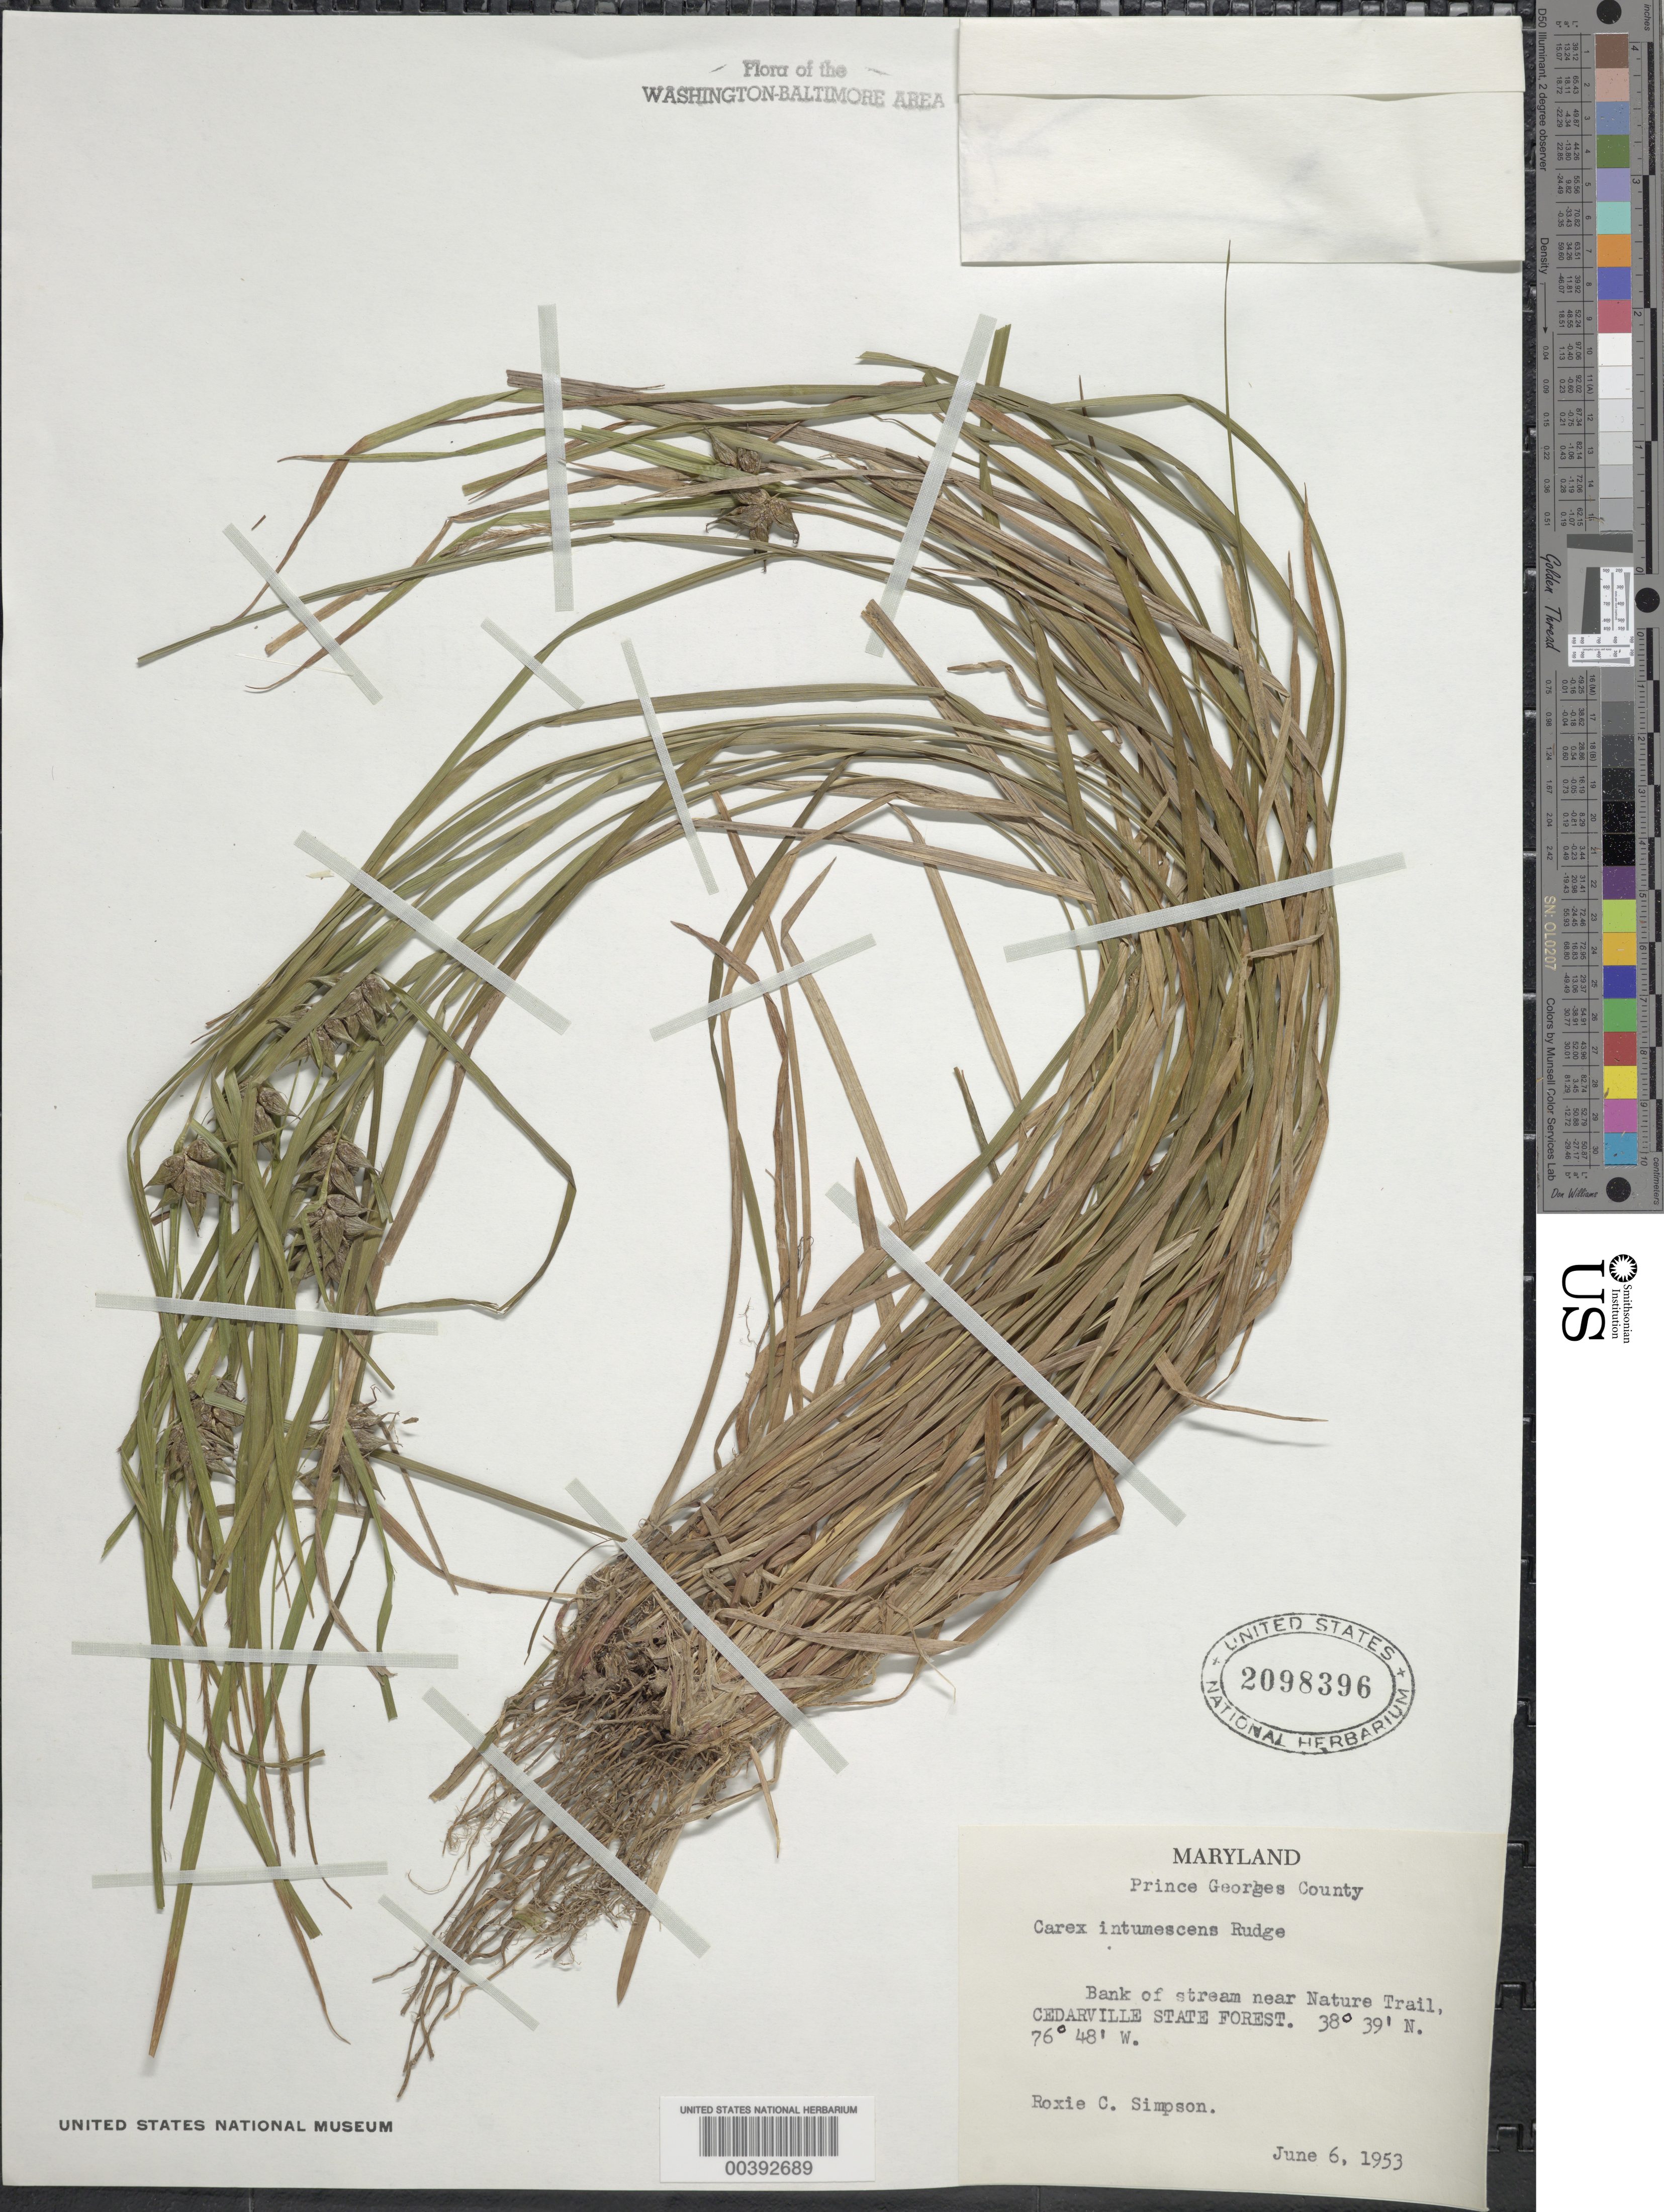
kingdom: Plantae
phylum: Tracheophyta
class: Liliopsida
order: Poales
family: Cyperaceae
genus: Carex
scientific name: Carex intumescens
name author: Rudge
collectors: R. Simpson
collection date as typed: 06 Jun 1953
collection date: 1953-06-06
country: United States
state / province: Maryland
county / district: Charles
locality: Nature trail, Cedarville State Forest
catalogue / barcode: US 2098396